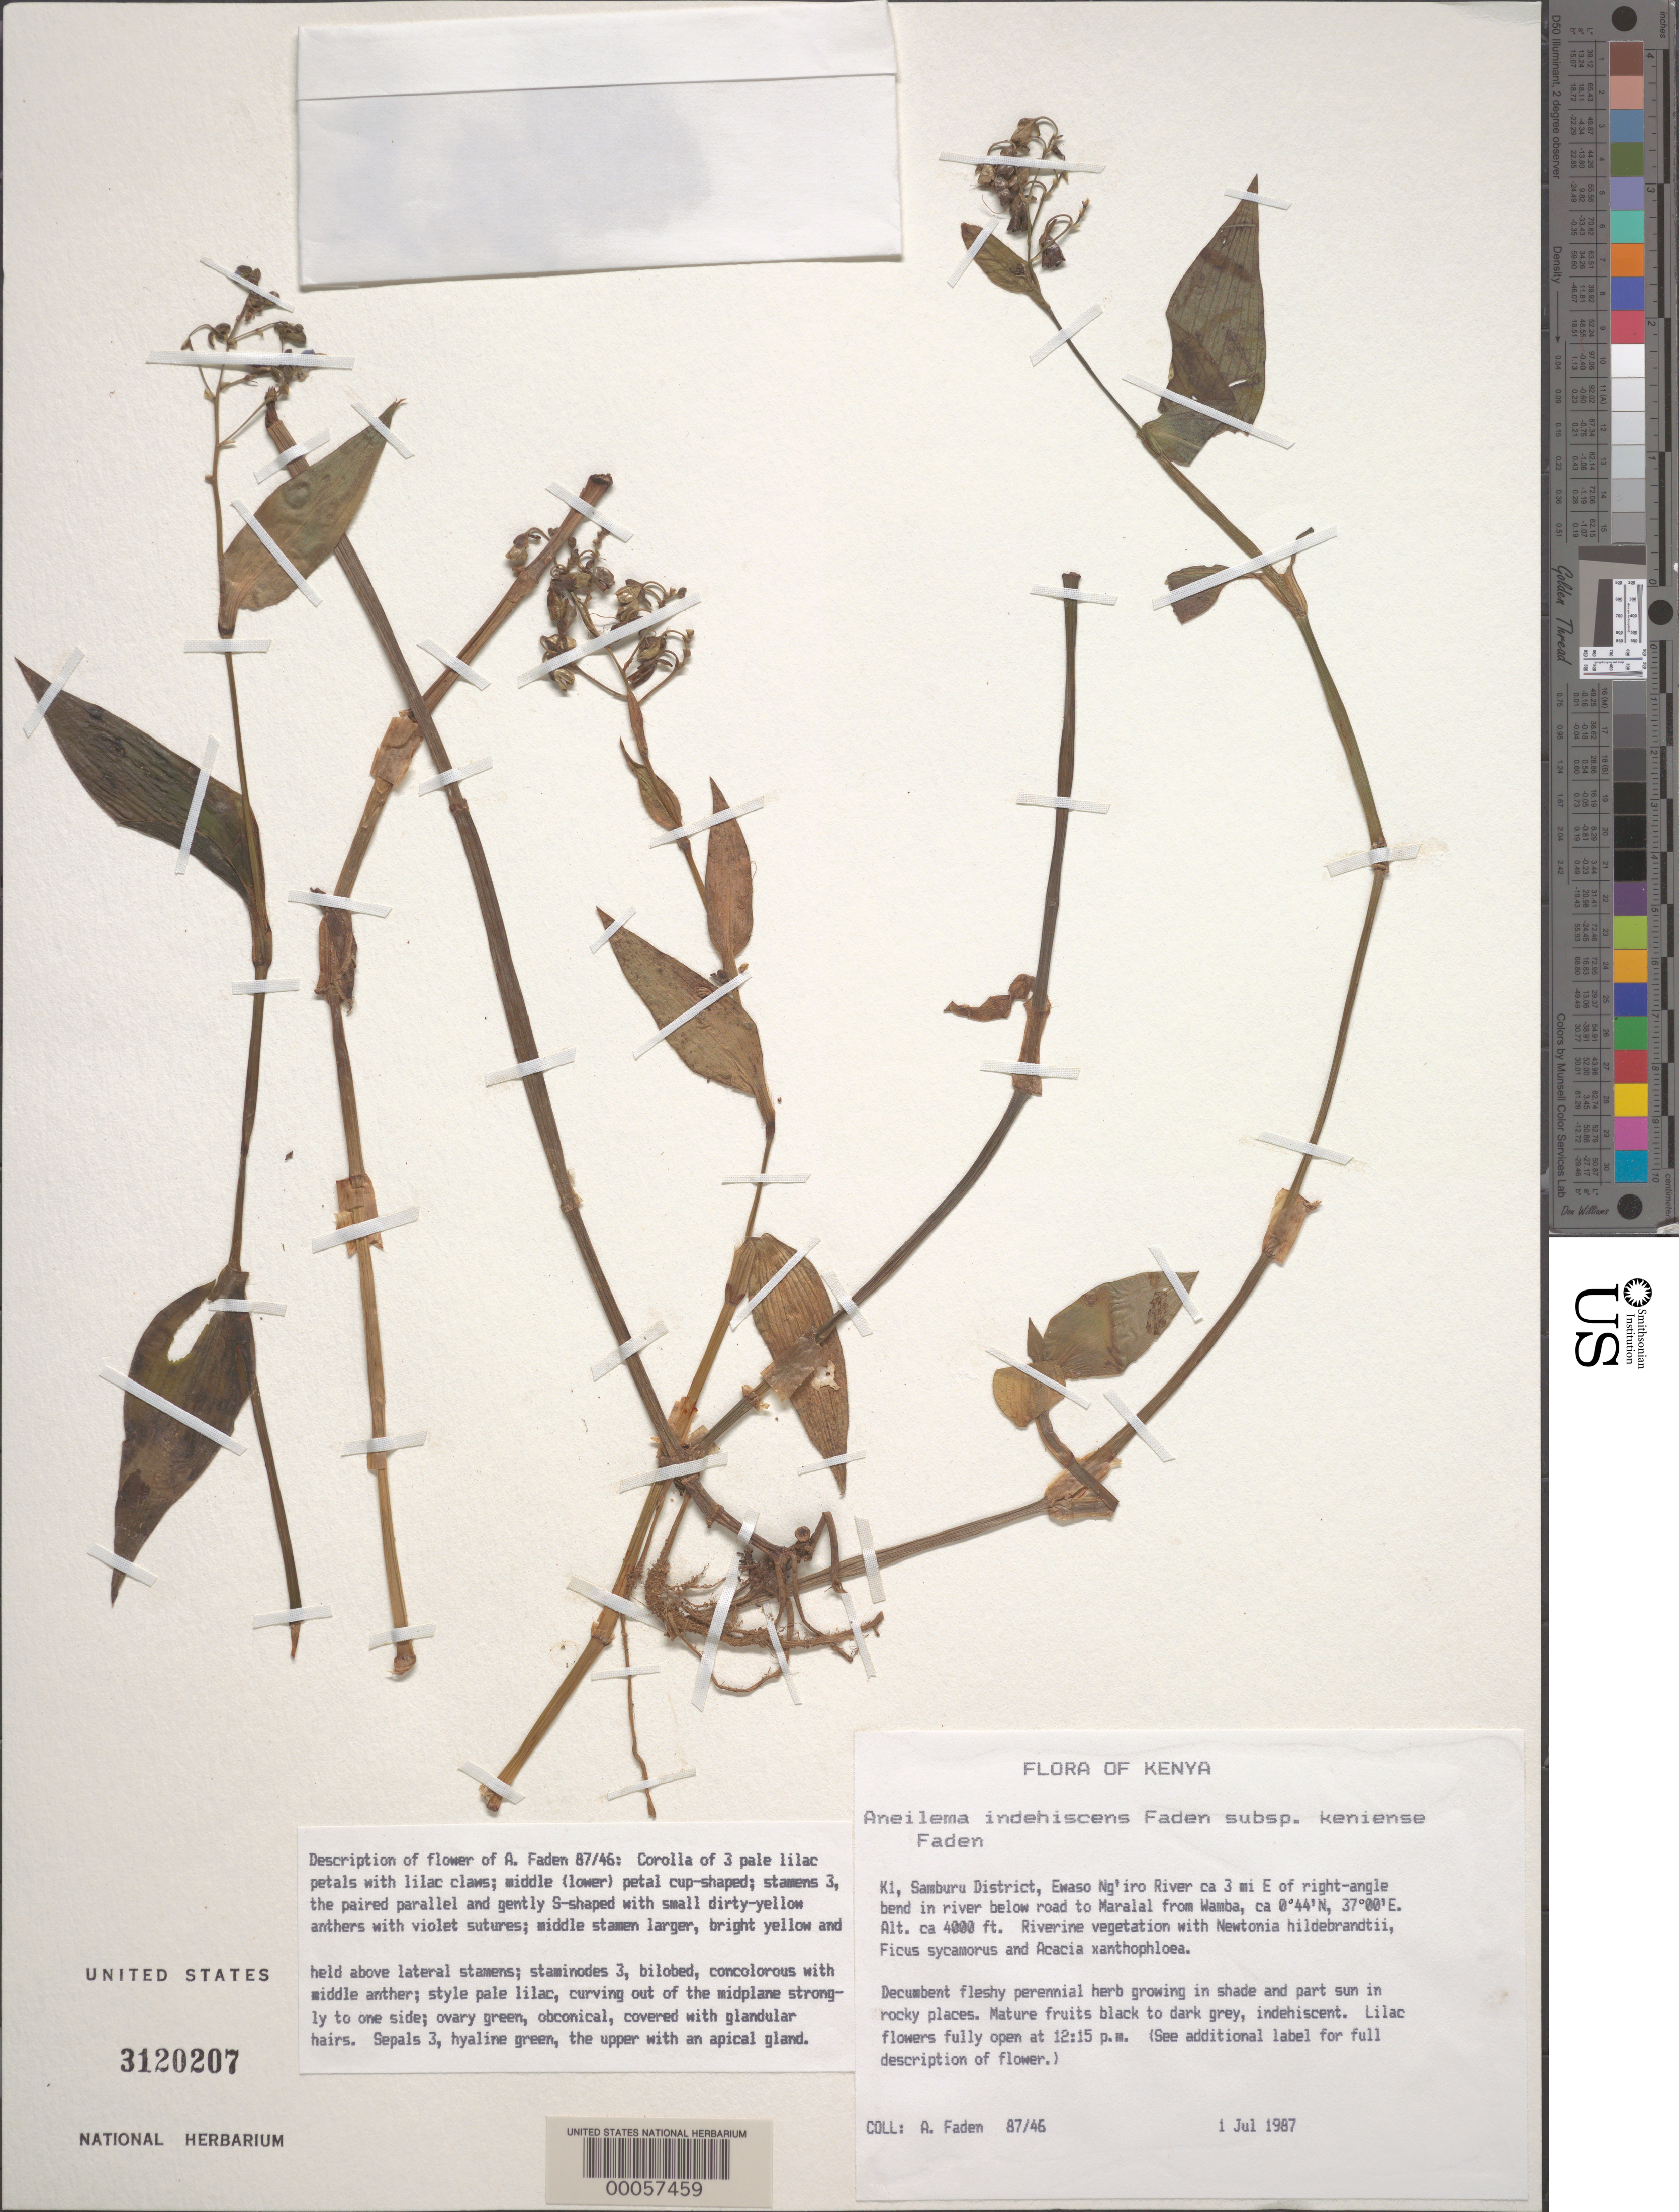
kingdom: Plantae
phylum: Tracheophyta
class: Liliopsida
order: Commelinales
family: Commelinaceae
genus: Aneilema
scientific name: Aneilema indehiscens subsp. keniense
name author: Faden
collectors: A. J. Faden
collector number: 87/46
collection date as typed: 01 Jul 1987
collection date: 1987-07-01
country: Kenya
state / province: Samburu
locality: Ewaso ng'iro river, below rd to maralal from wamba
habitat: In shade and partly sunny spaces in rocky places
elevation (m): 1219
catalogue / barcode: US 3120207